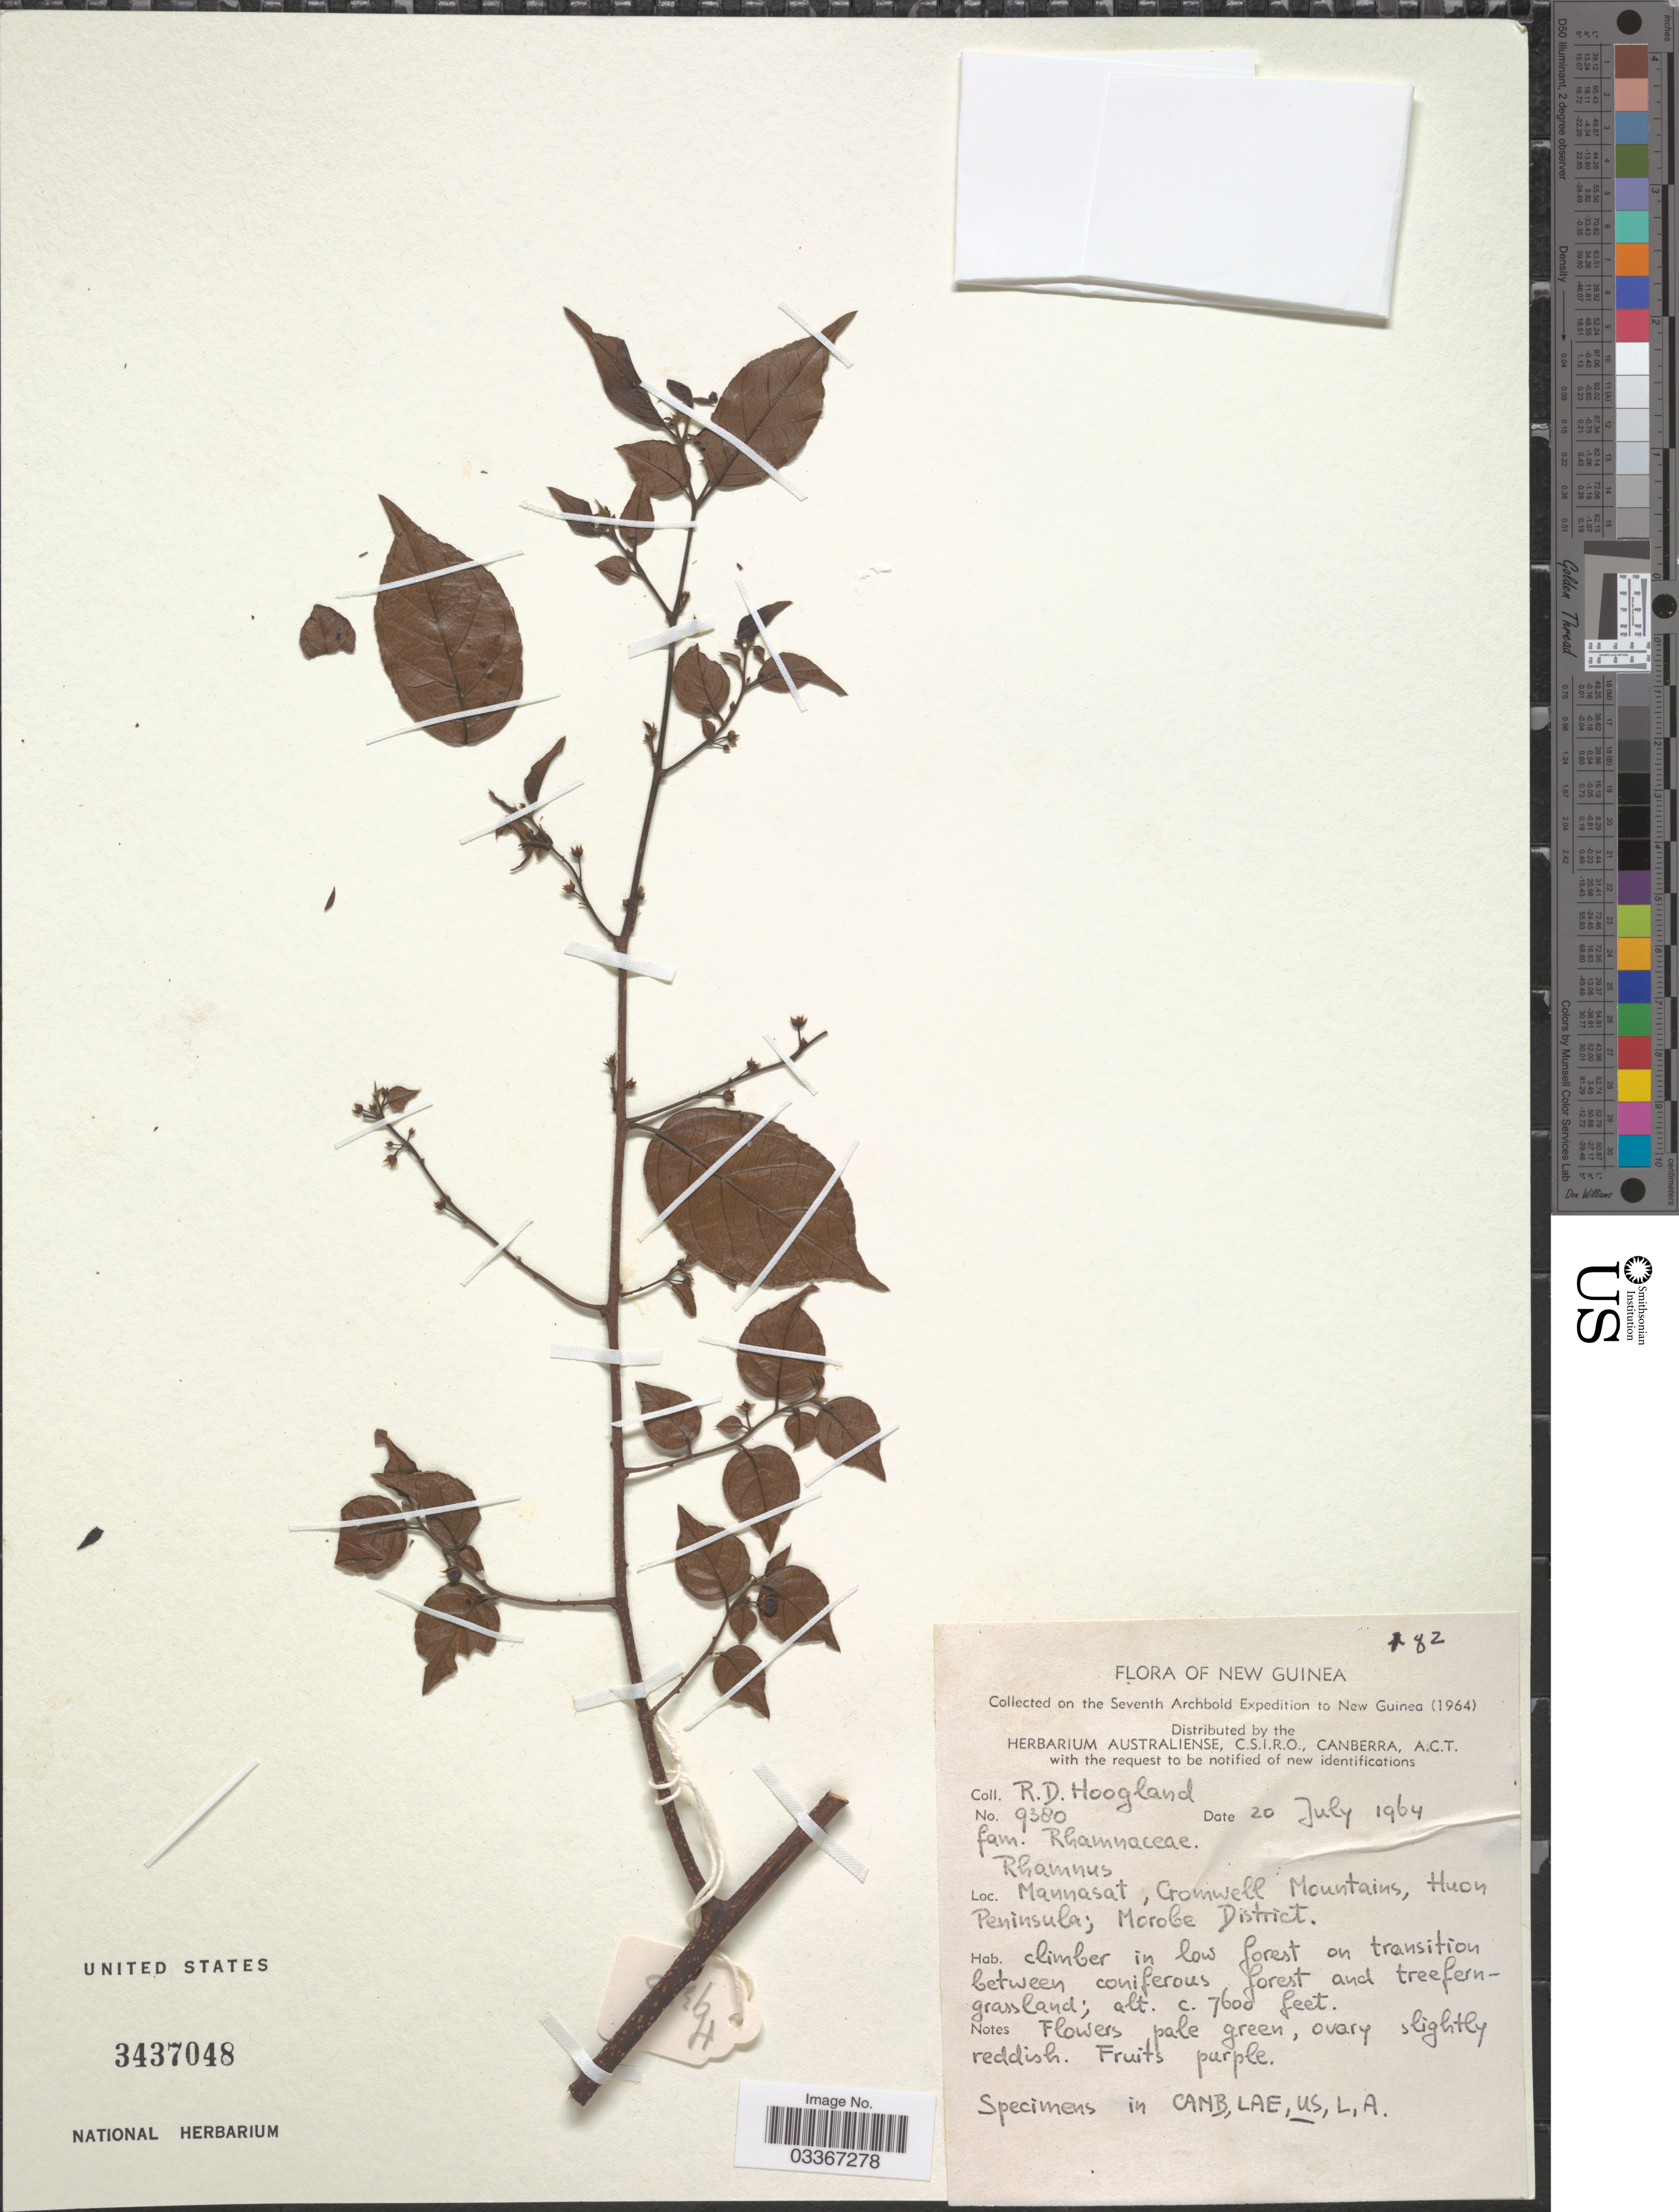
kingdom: Plantae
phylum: Tracheophyta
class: Magnoliopsida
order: Rosales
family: Rhamnaceae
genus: Rhamnus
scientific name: Rhamnus sp.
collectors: R. D. Hoogland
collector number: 9380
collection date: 1964-07-20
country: Papua New Guinea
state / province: Morobe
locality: New Guinea. Mannasat, Cromwell Mountains, Huon Peninsula; Morobe District.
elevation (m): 2316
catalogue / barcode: US 3437048